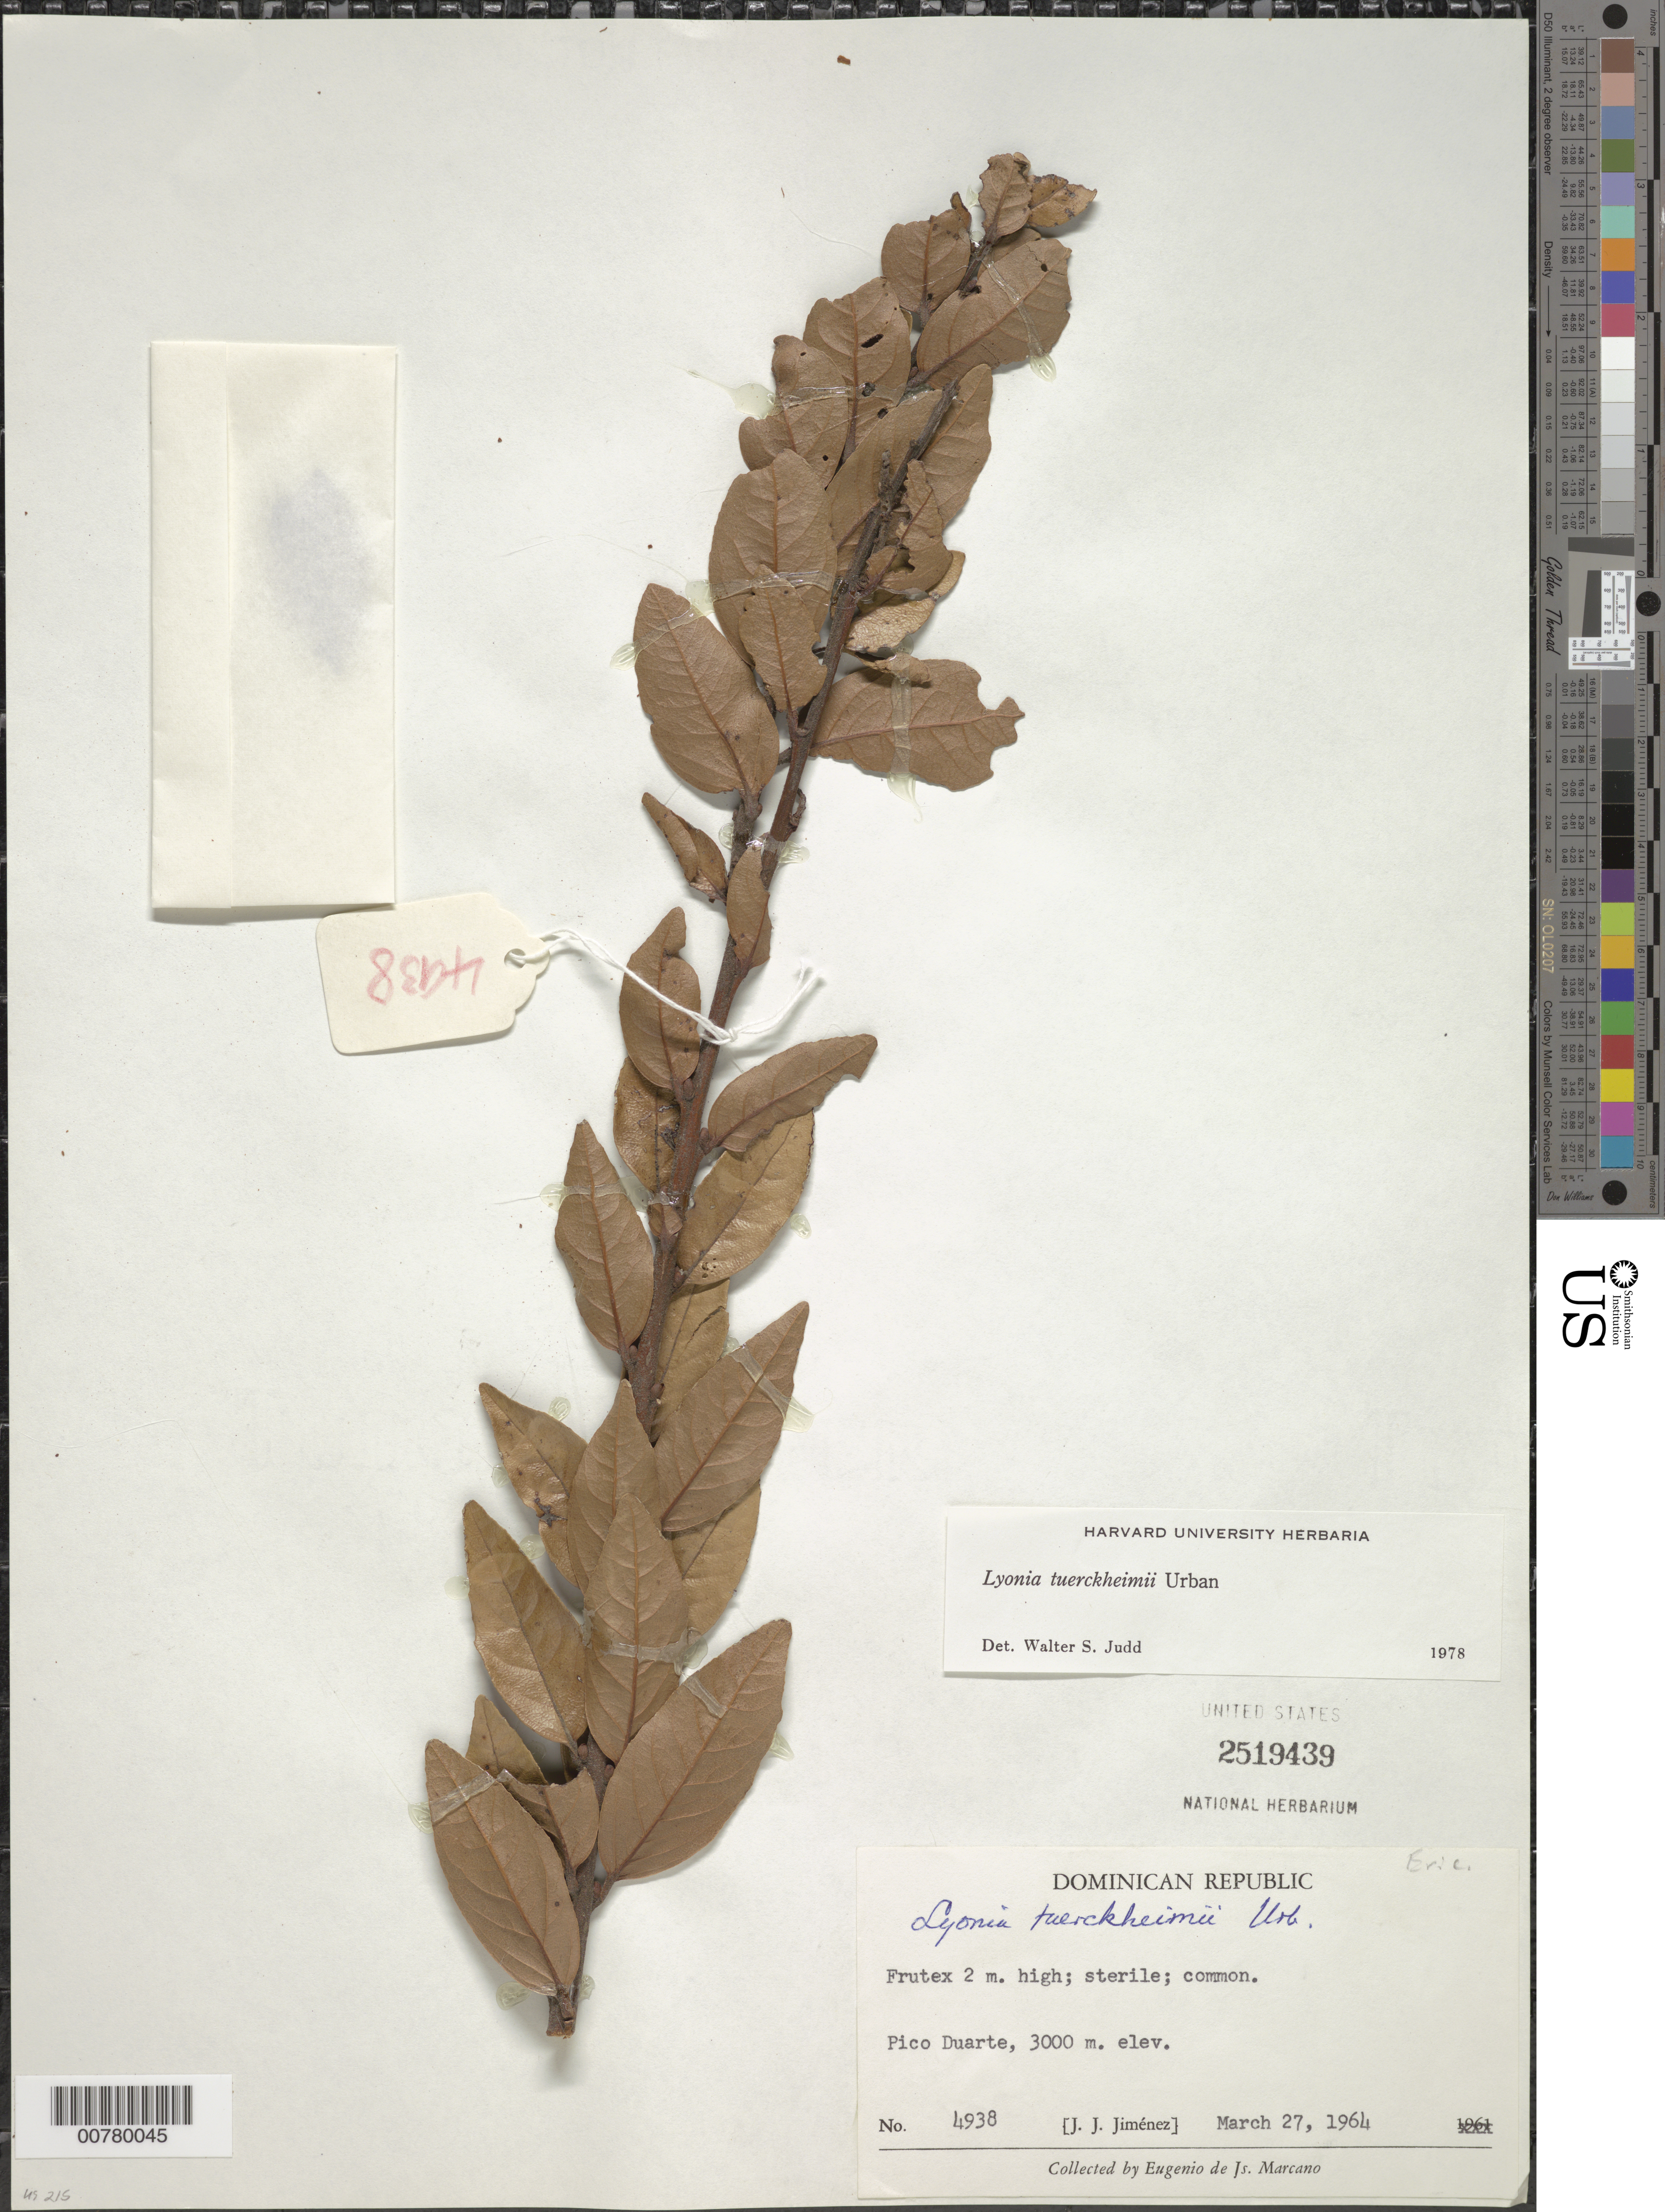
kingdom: Plantae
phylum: Tracheophyta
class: Magnoliopsida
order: Ericales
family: Ericaceae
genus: Lyonia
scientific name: Lyonia tuerckheimii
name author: Urb.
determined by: Judd, Walter S.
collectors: E. J. Marcano F. & J. J. Jiménez Almonte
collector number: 4938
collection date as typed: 27 Mar 1964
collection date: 1964-03-27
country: Dominican Republic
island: Hispaniola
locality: Duarte Peak.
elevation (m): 3000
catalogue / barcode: US 2519439